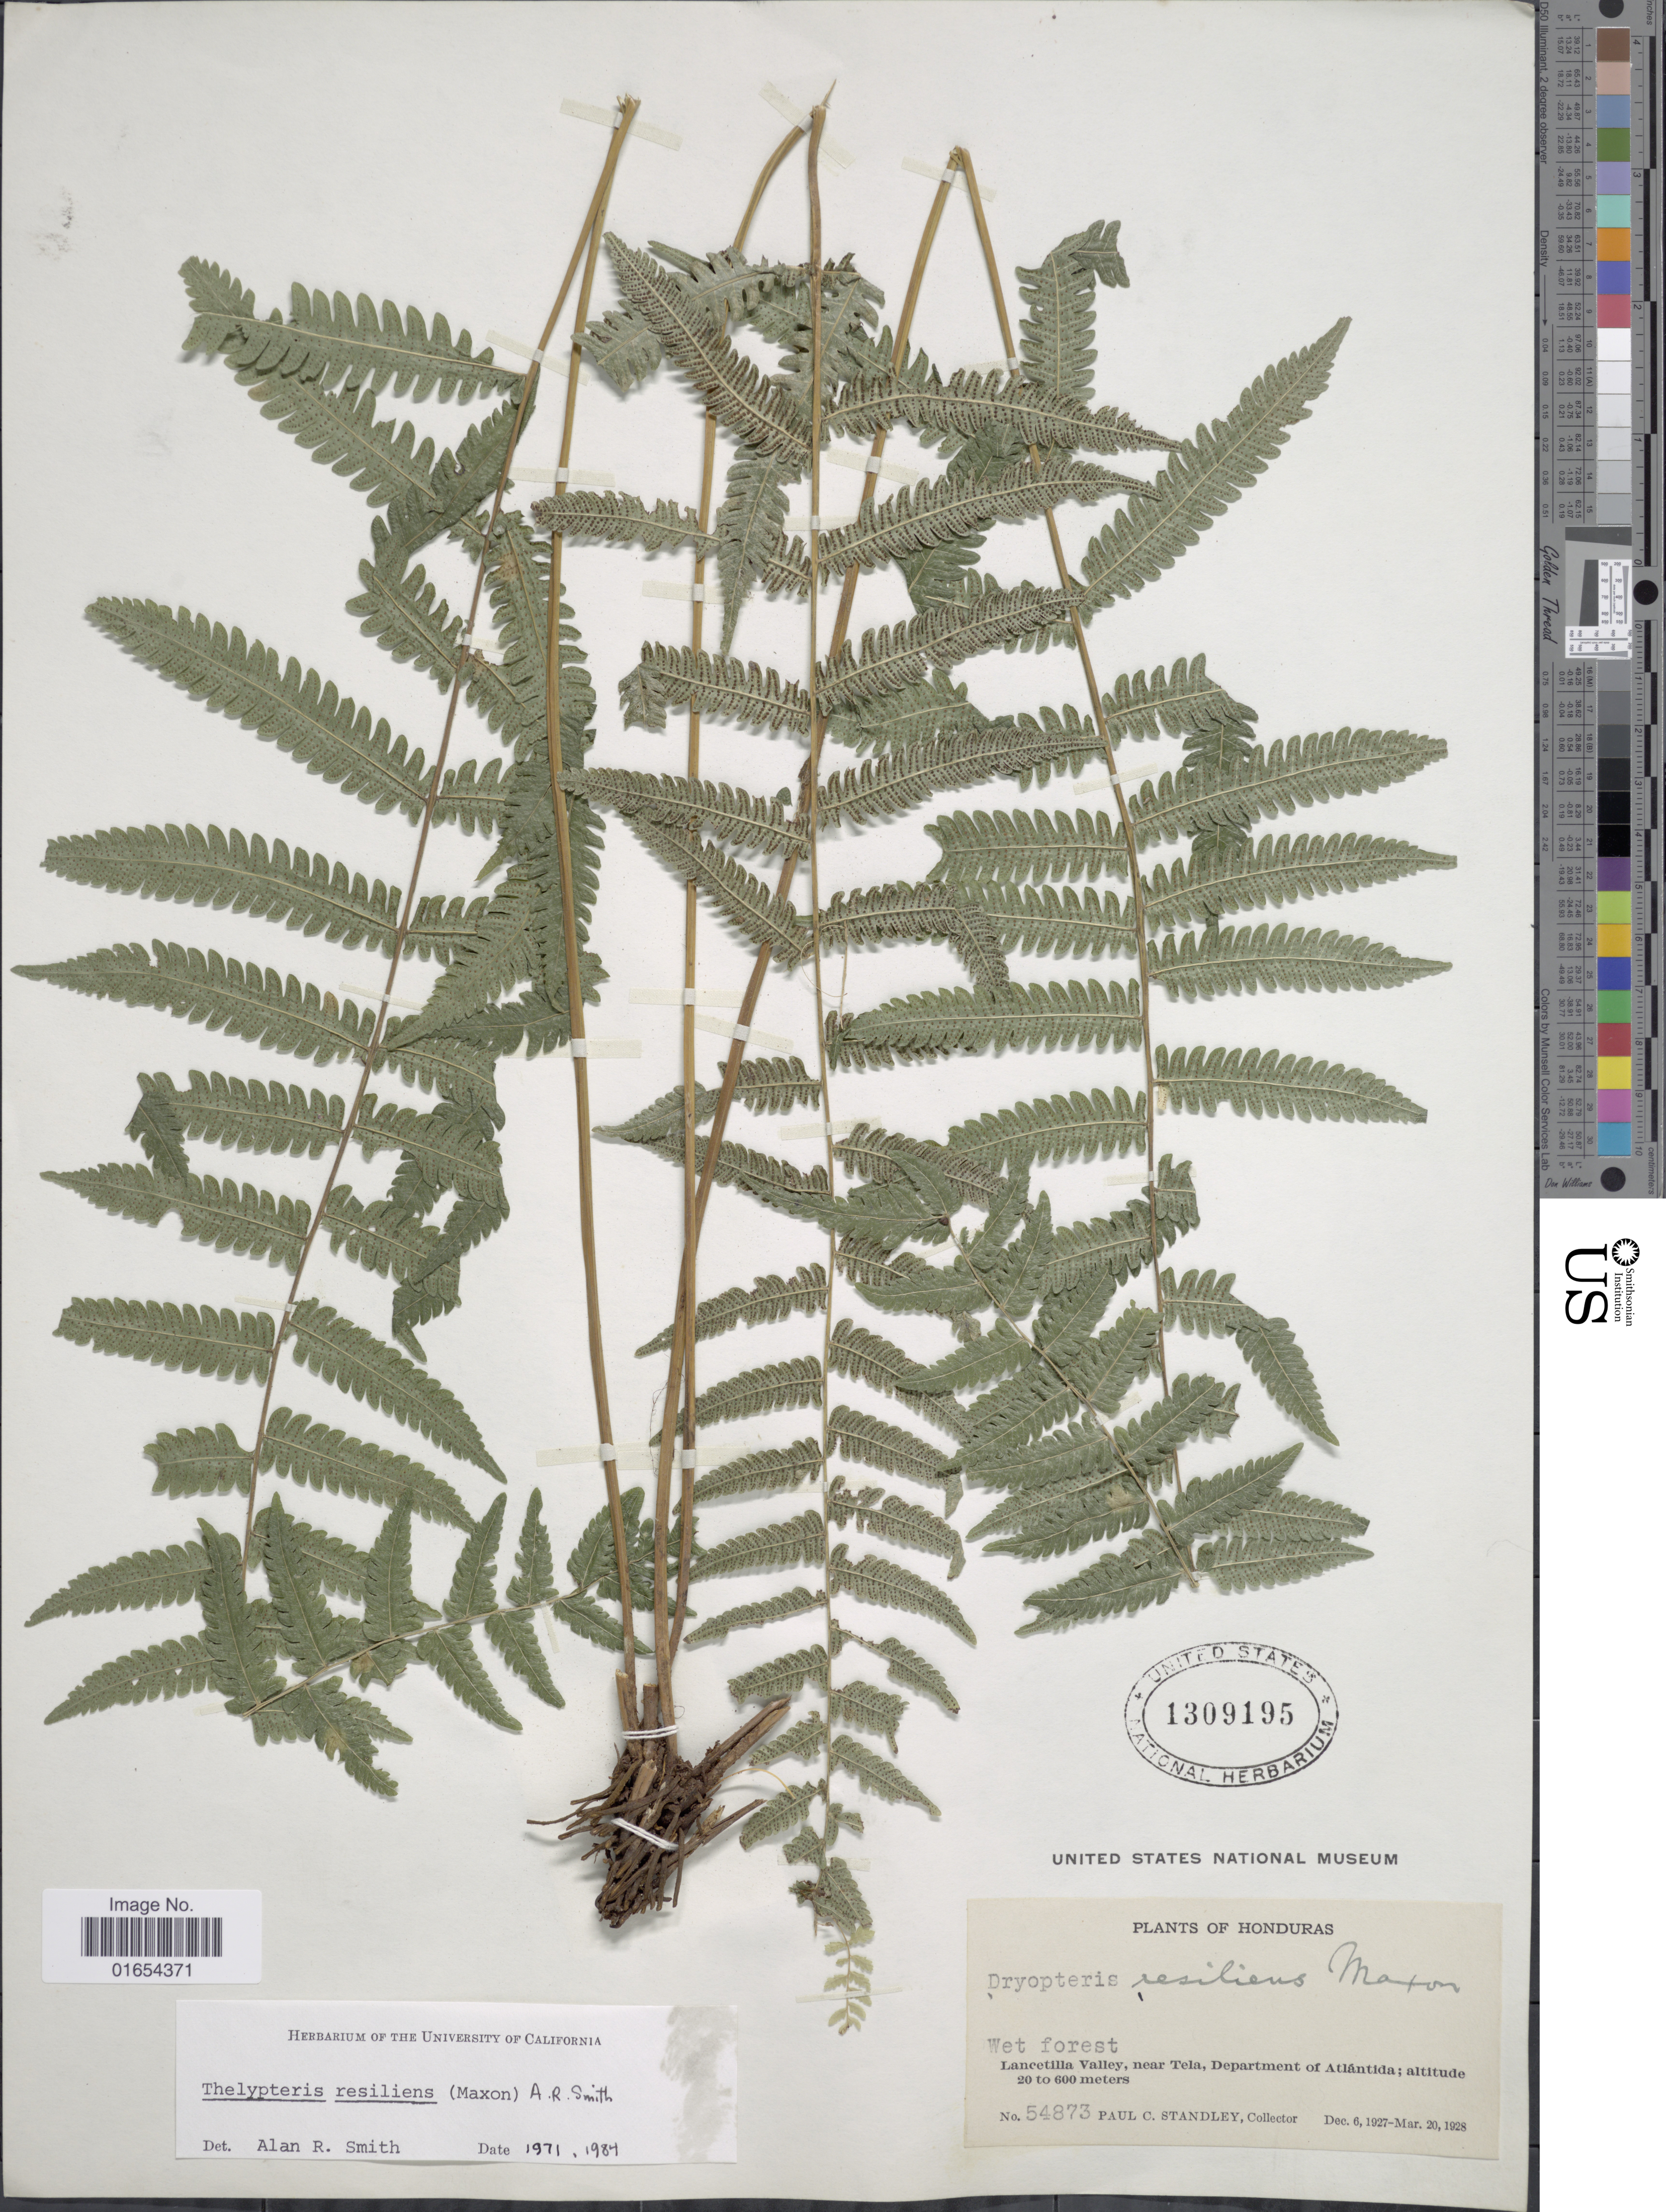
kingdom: Plantae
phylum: Tracheophyta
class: Polypodiopsida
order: Polypodiales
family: Thelypteridaceae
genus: Goniopteris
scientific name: Goniopteris resiliens (Maxon) comb. nov., ined 2015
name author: (Maxon)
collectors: P. C. Standley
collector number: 54873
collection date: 1927-12-06/1928-03-20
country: Honduras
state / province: Atlántida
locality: Wet forest, Lancetilla Valley, near Tela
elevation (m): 20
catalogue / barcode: US 1309195